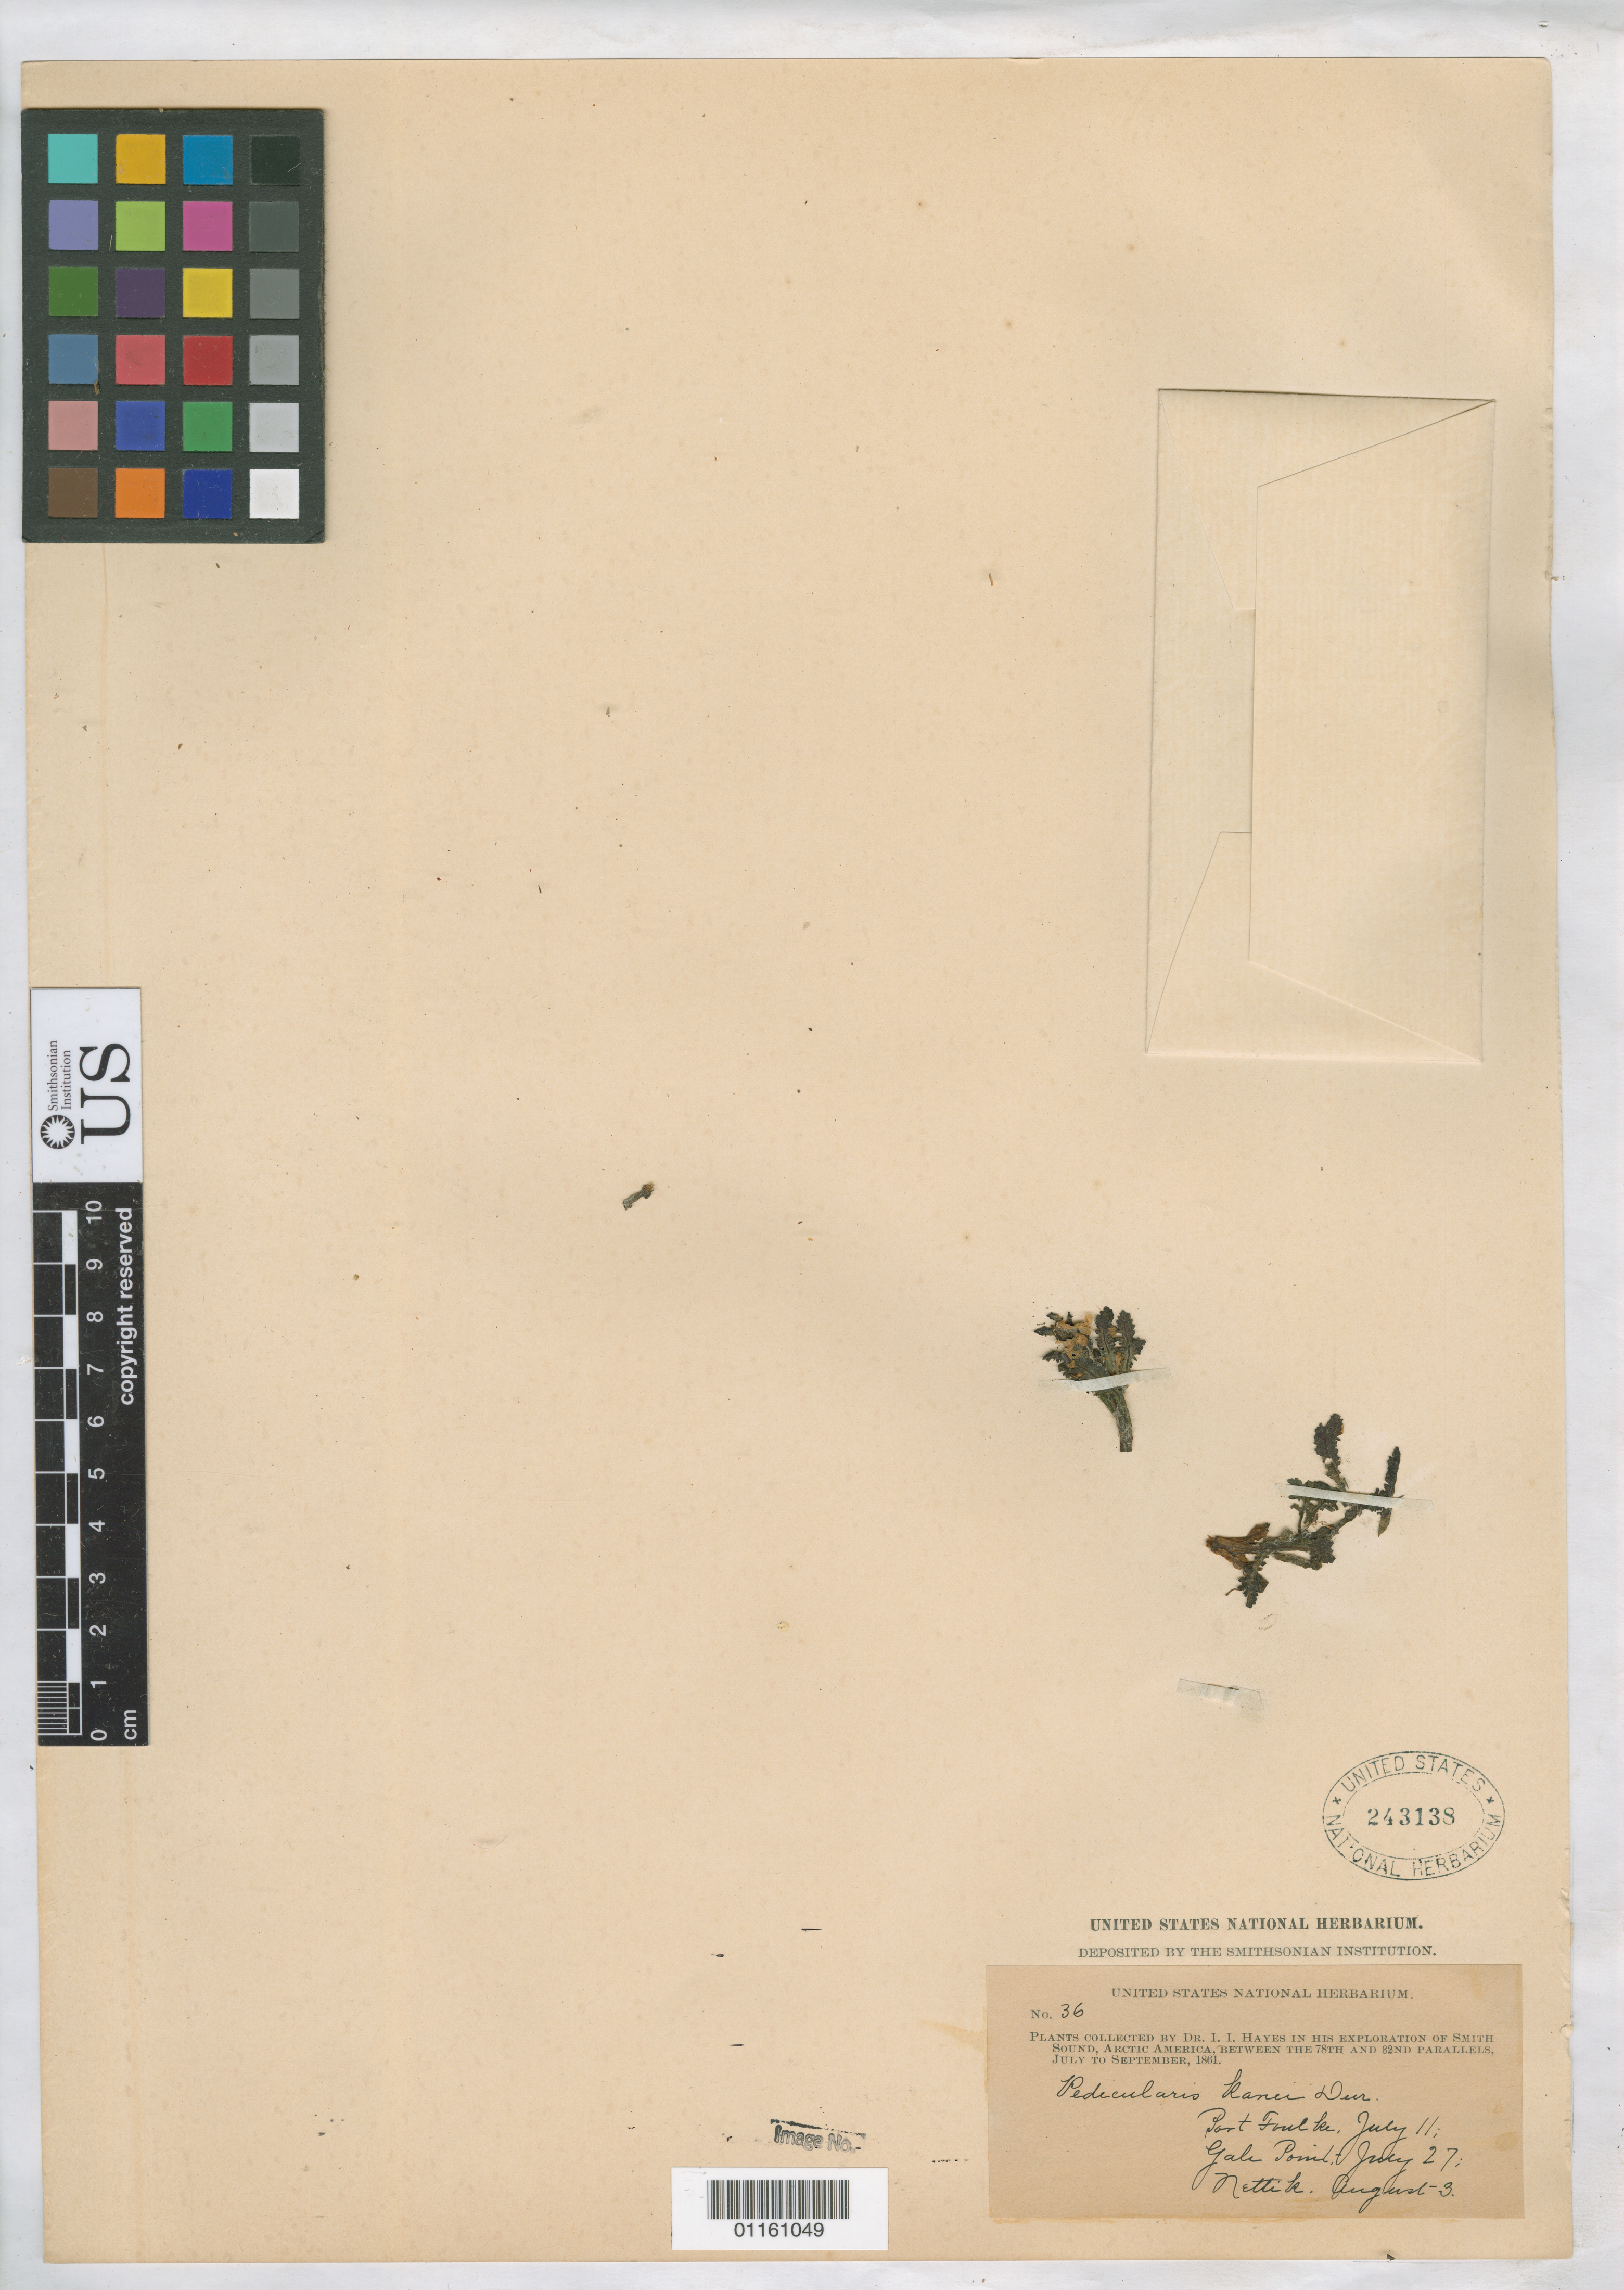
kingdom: Plantae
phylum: Tracheophyta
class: Magnoliopsida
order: Lamiales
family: Orobanchaceae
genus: Pedicularis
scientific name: Pedicularis kanei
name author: Durand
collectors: I. I. Hayes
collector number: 36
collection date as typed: Jul 1861 to -- Sep 1861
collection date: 1861-07/1861-09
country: United States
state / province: Alaska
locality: Smith Sound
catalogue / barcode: US 243138